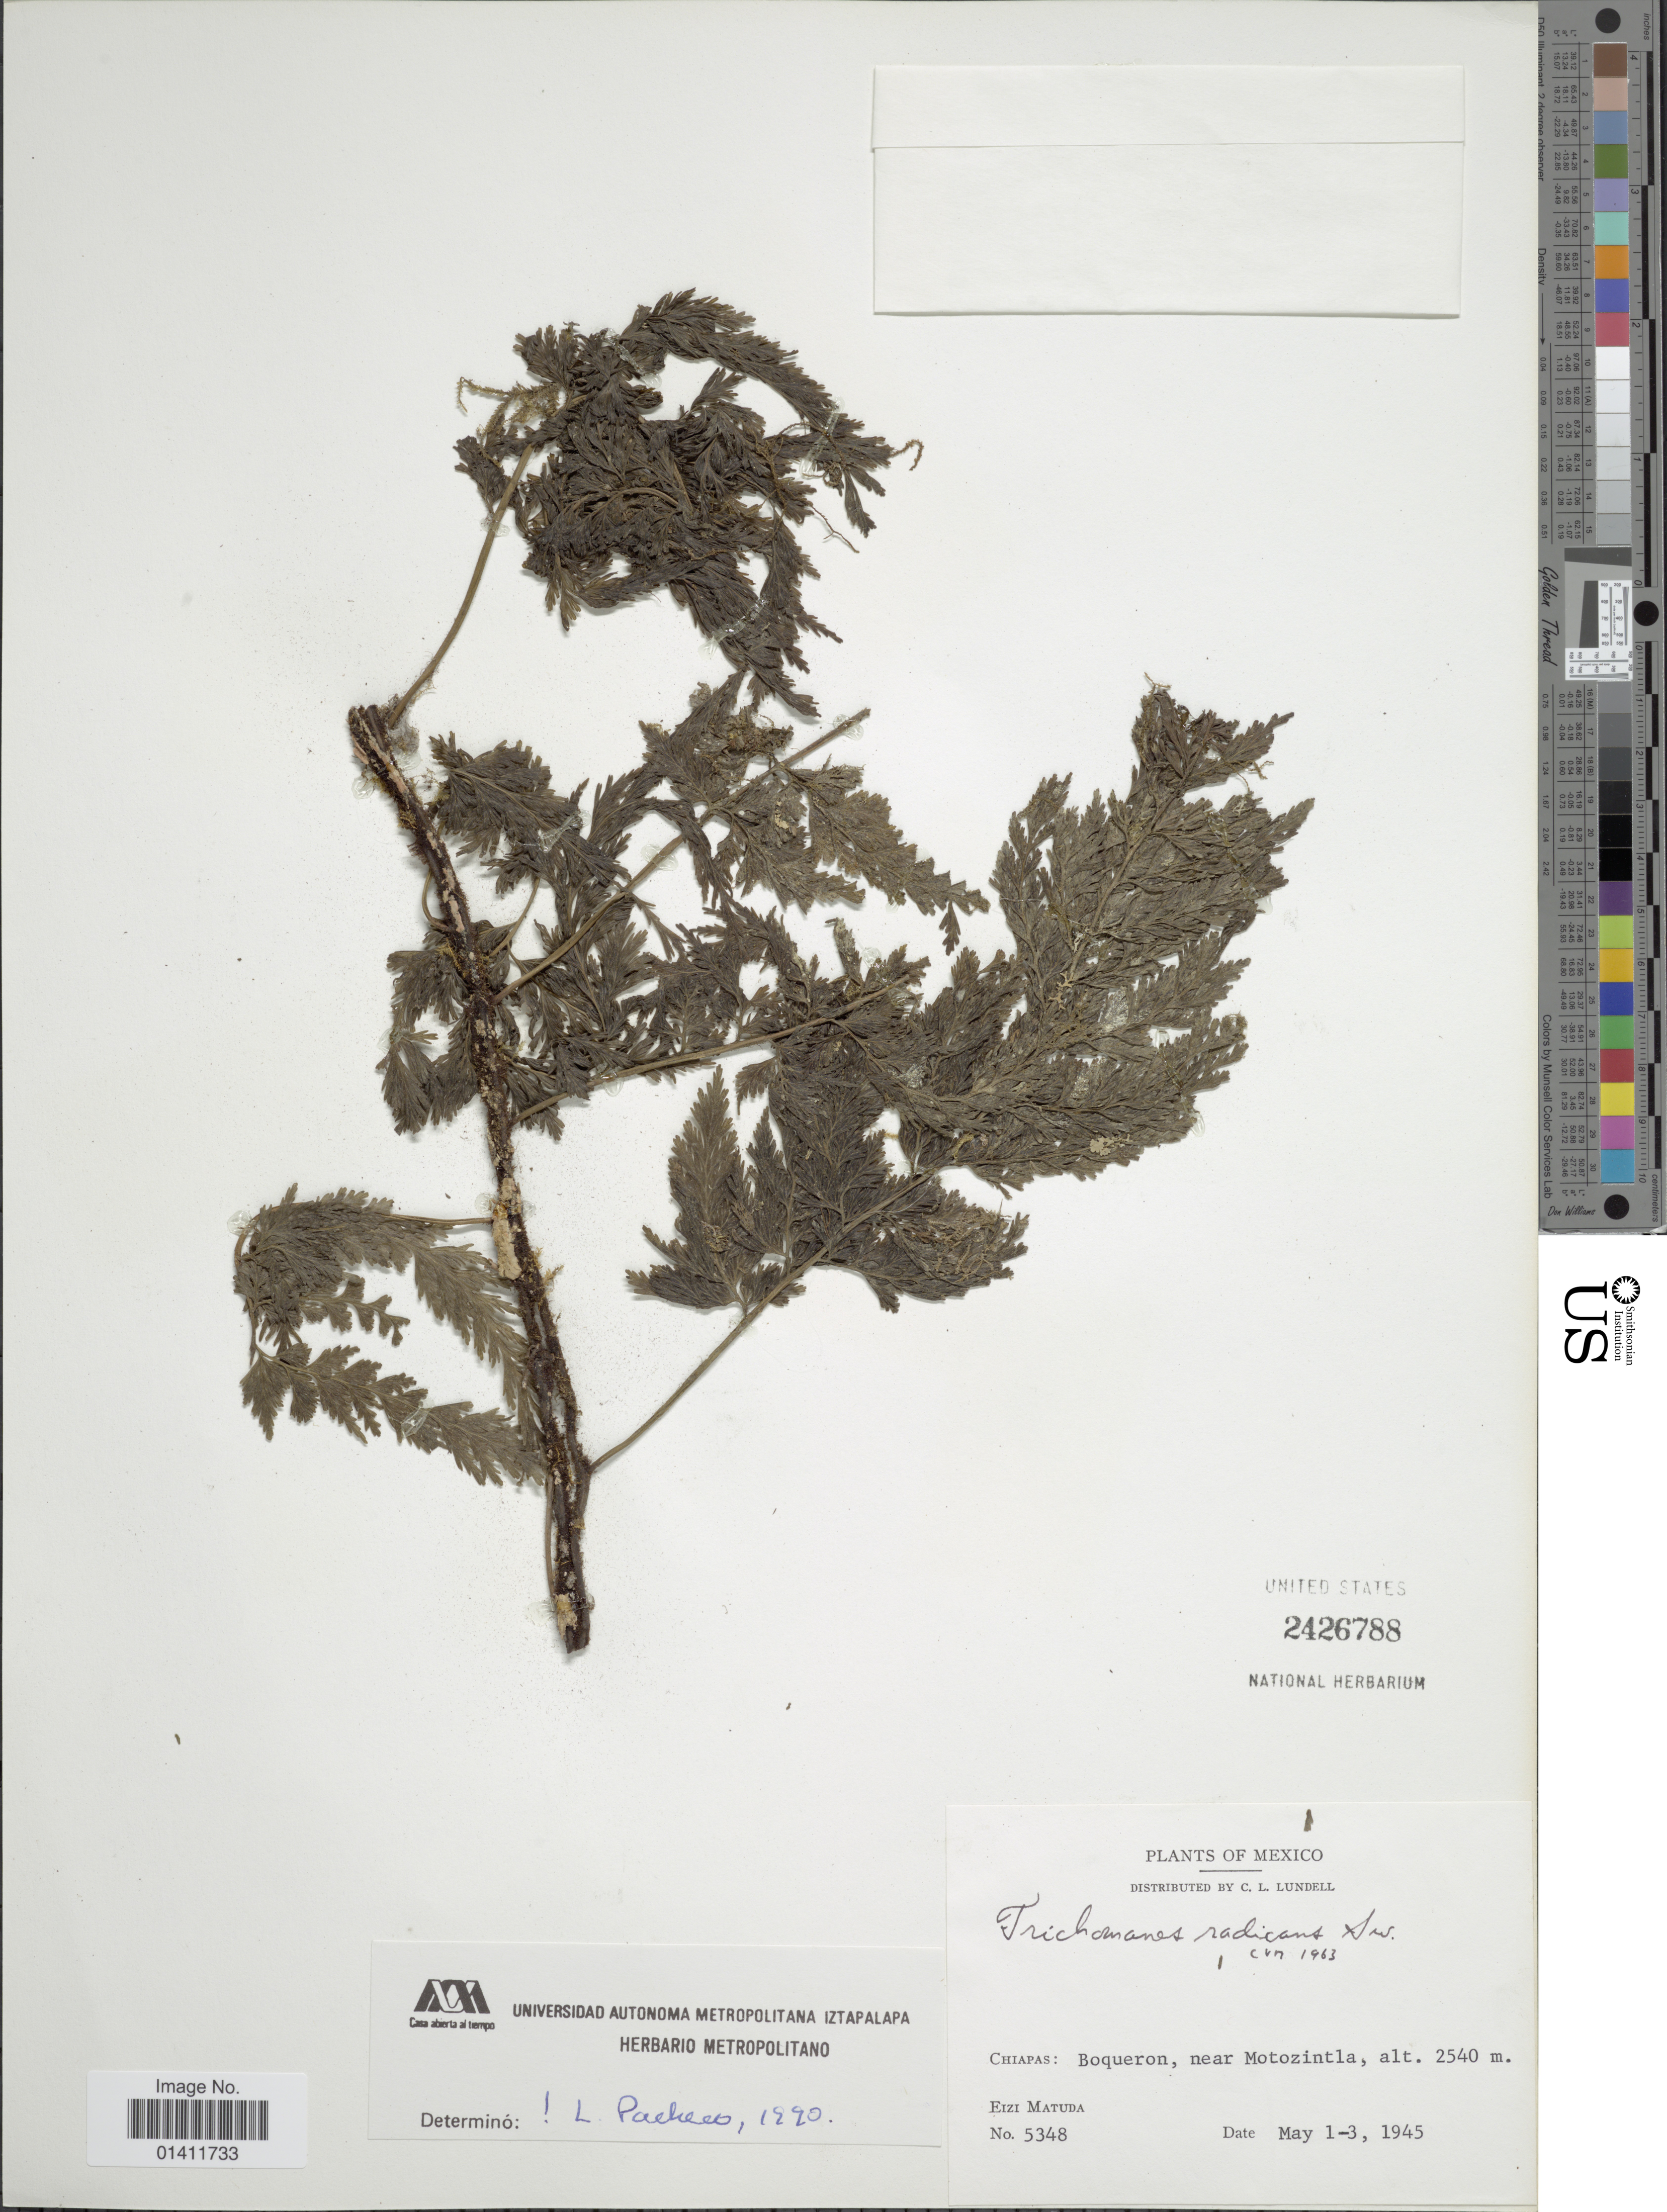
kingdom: Plantae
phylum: Tracheophyta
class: Polypodiopsida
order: Hymenophyllales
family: Hymenophyllaceae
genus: Vandenboschia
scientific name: Vandenboschia radicans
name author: (Sw.) Copel.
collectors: E. Matuda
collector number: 5348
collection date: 1945-05-01/1945-05-03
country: Mexico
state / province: Chiapas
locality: Boqueron, near Motozintla.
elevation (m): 2540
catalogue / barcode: US 2426788